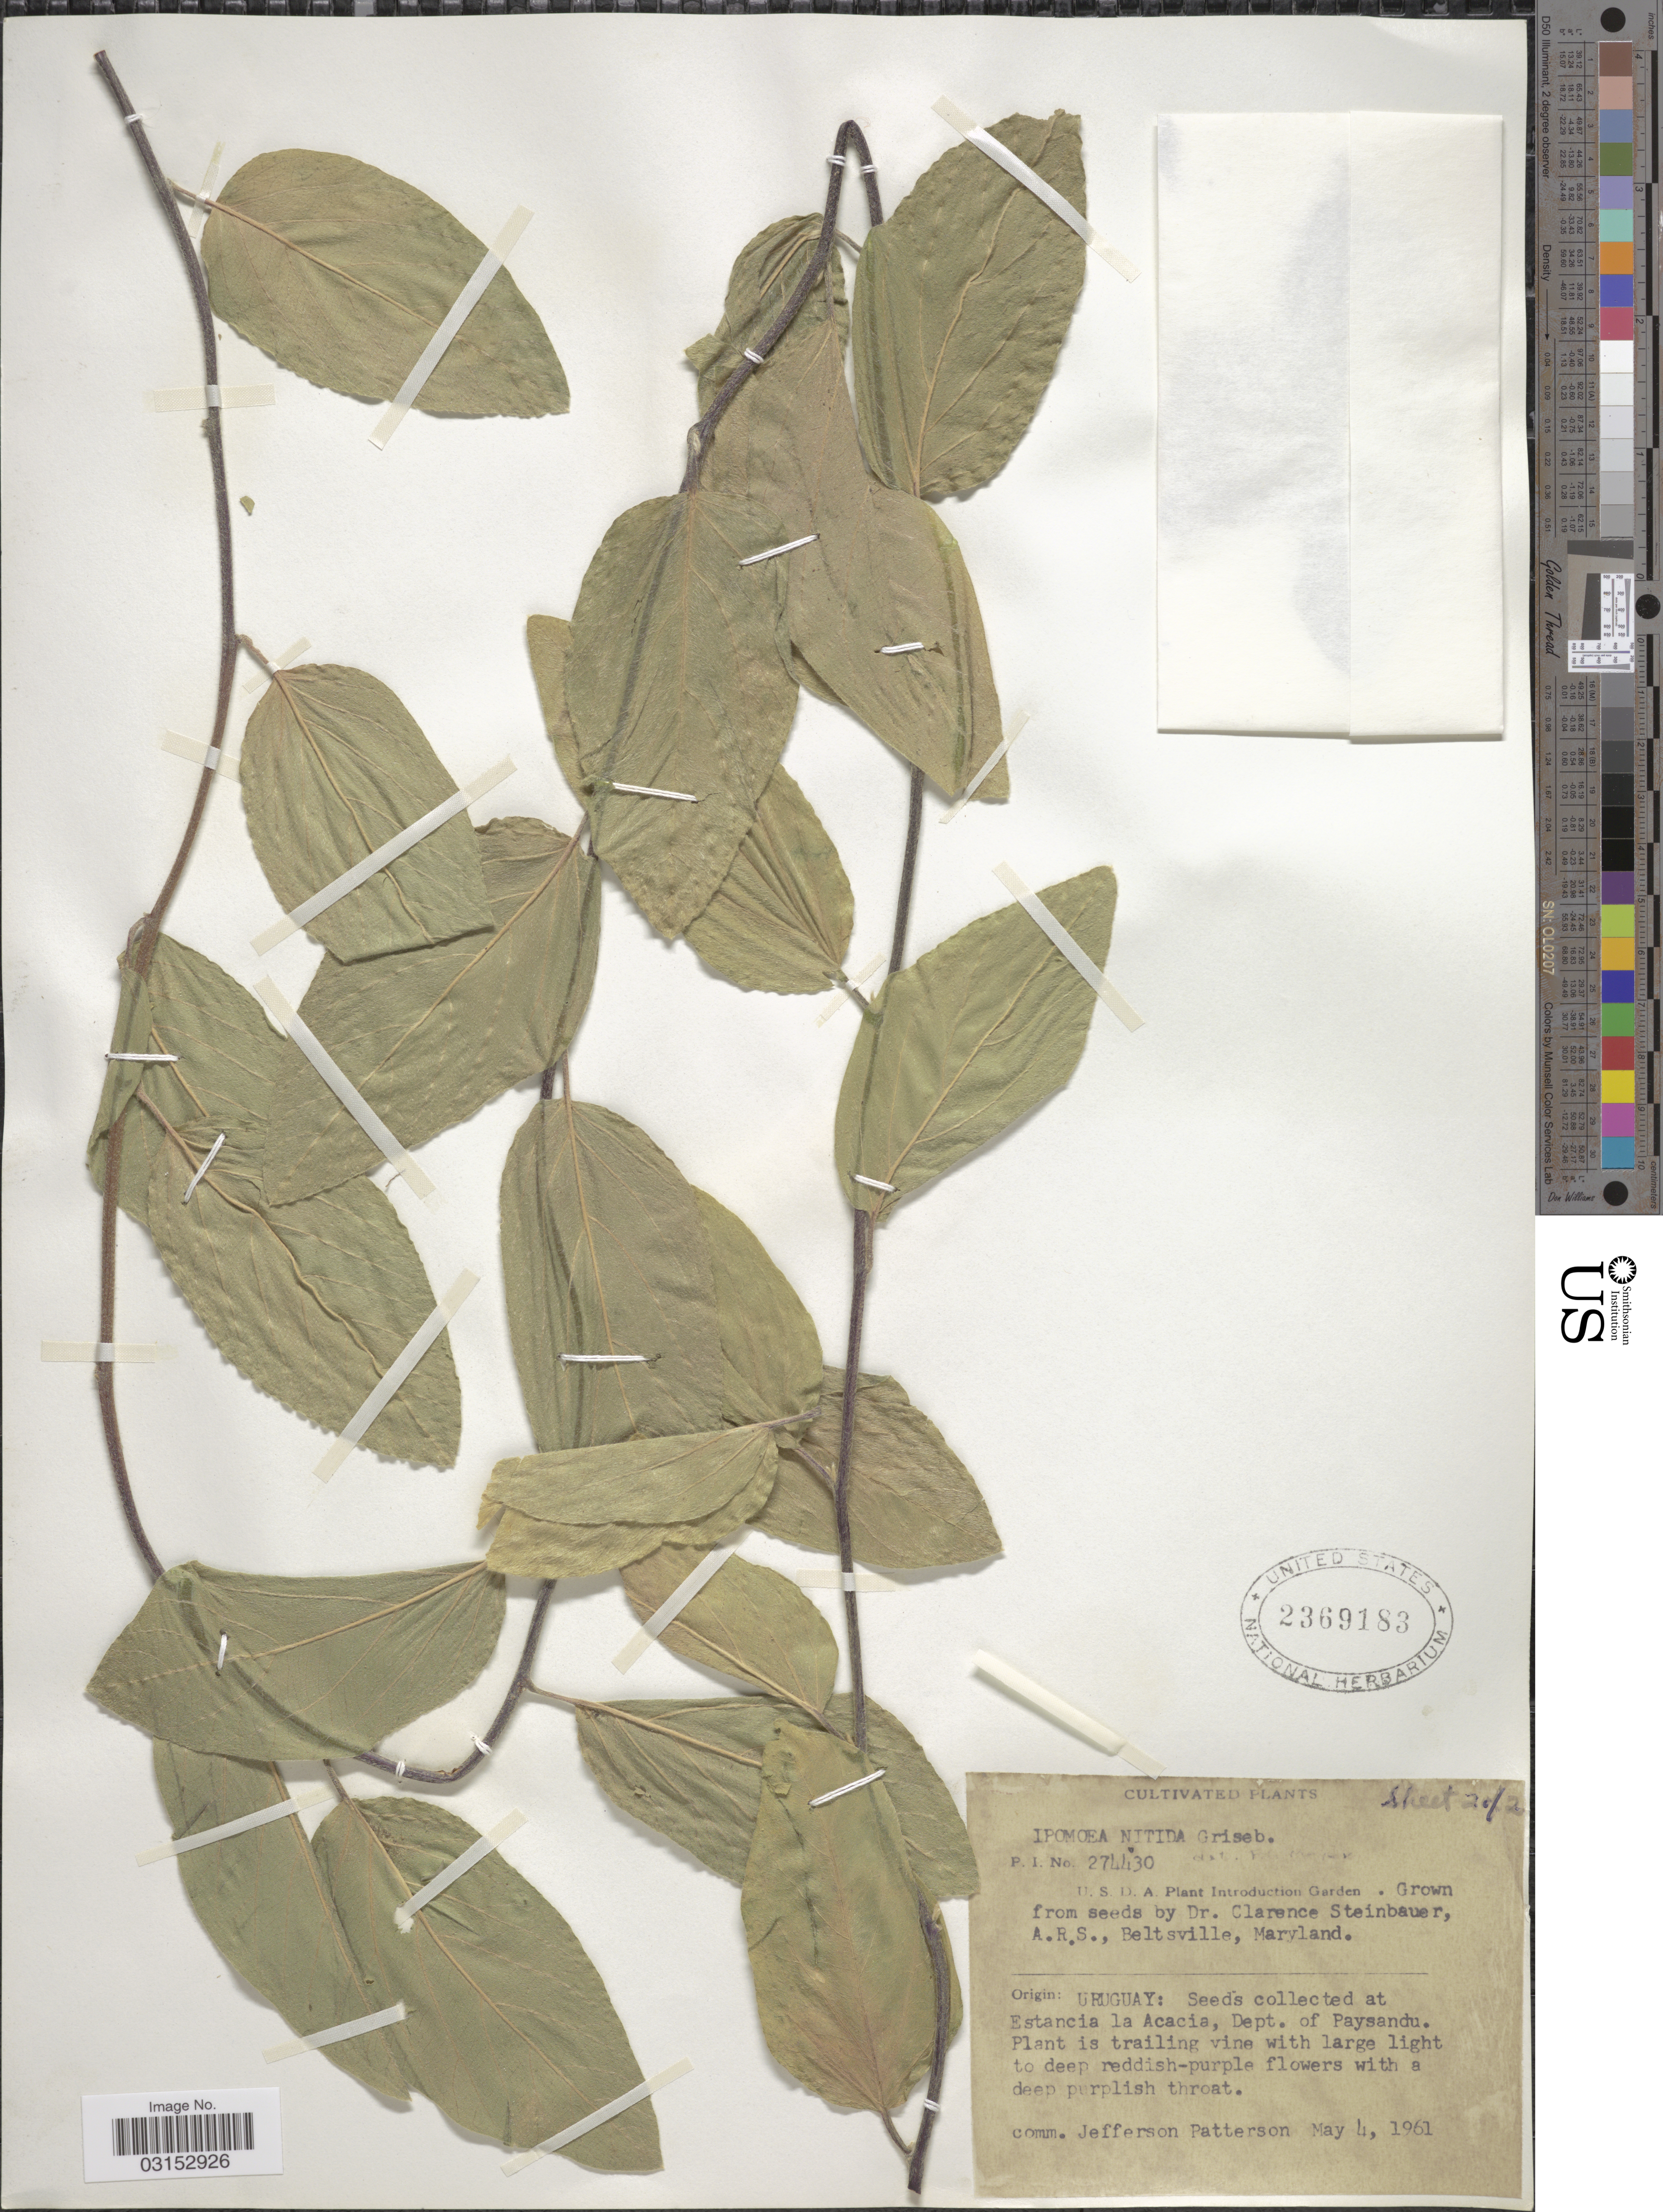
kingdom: Plantae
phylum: Tracheophyta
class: Magnoliopsida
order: Solanales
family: Convolvulaceae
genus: Ipomoea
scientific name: Ipomoea nitida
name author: Griseb.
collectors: C. Steinbauer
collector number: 274430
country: United States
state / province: Maryland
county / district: Prince George's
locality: A.R.S., Beltsville.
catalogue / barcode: US 2369183